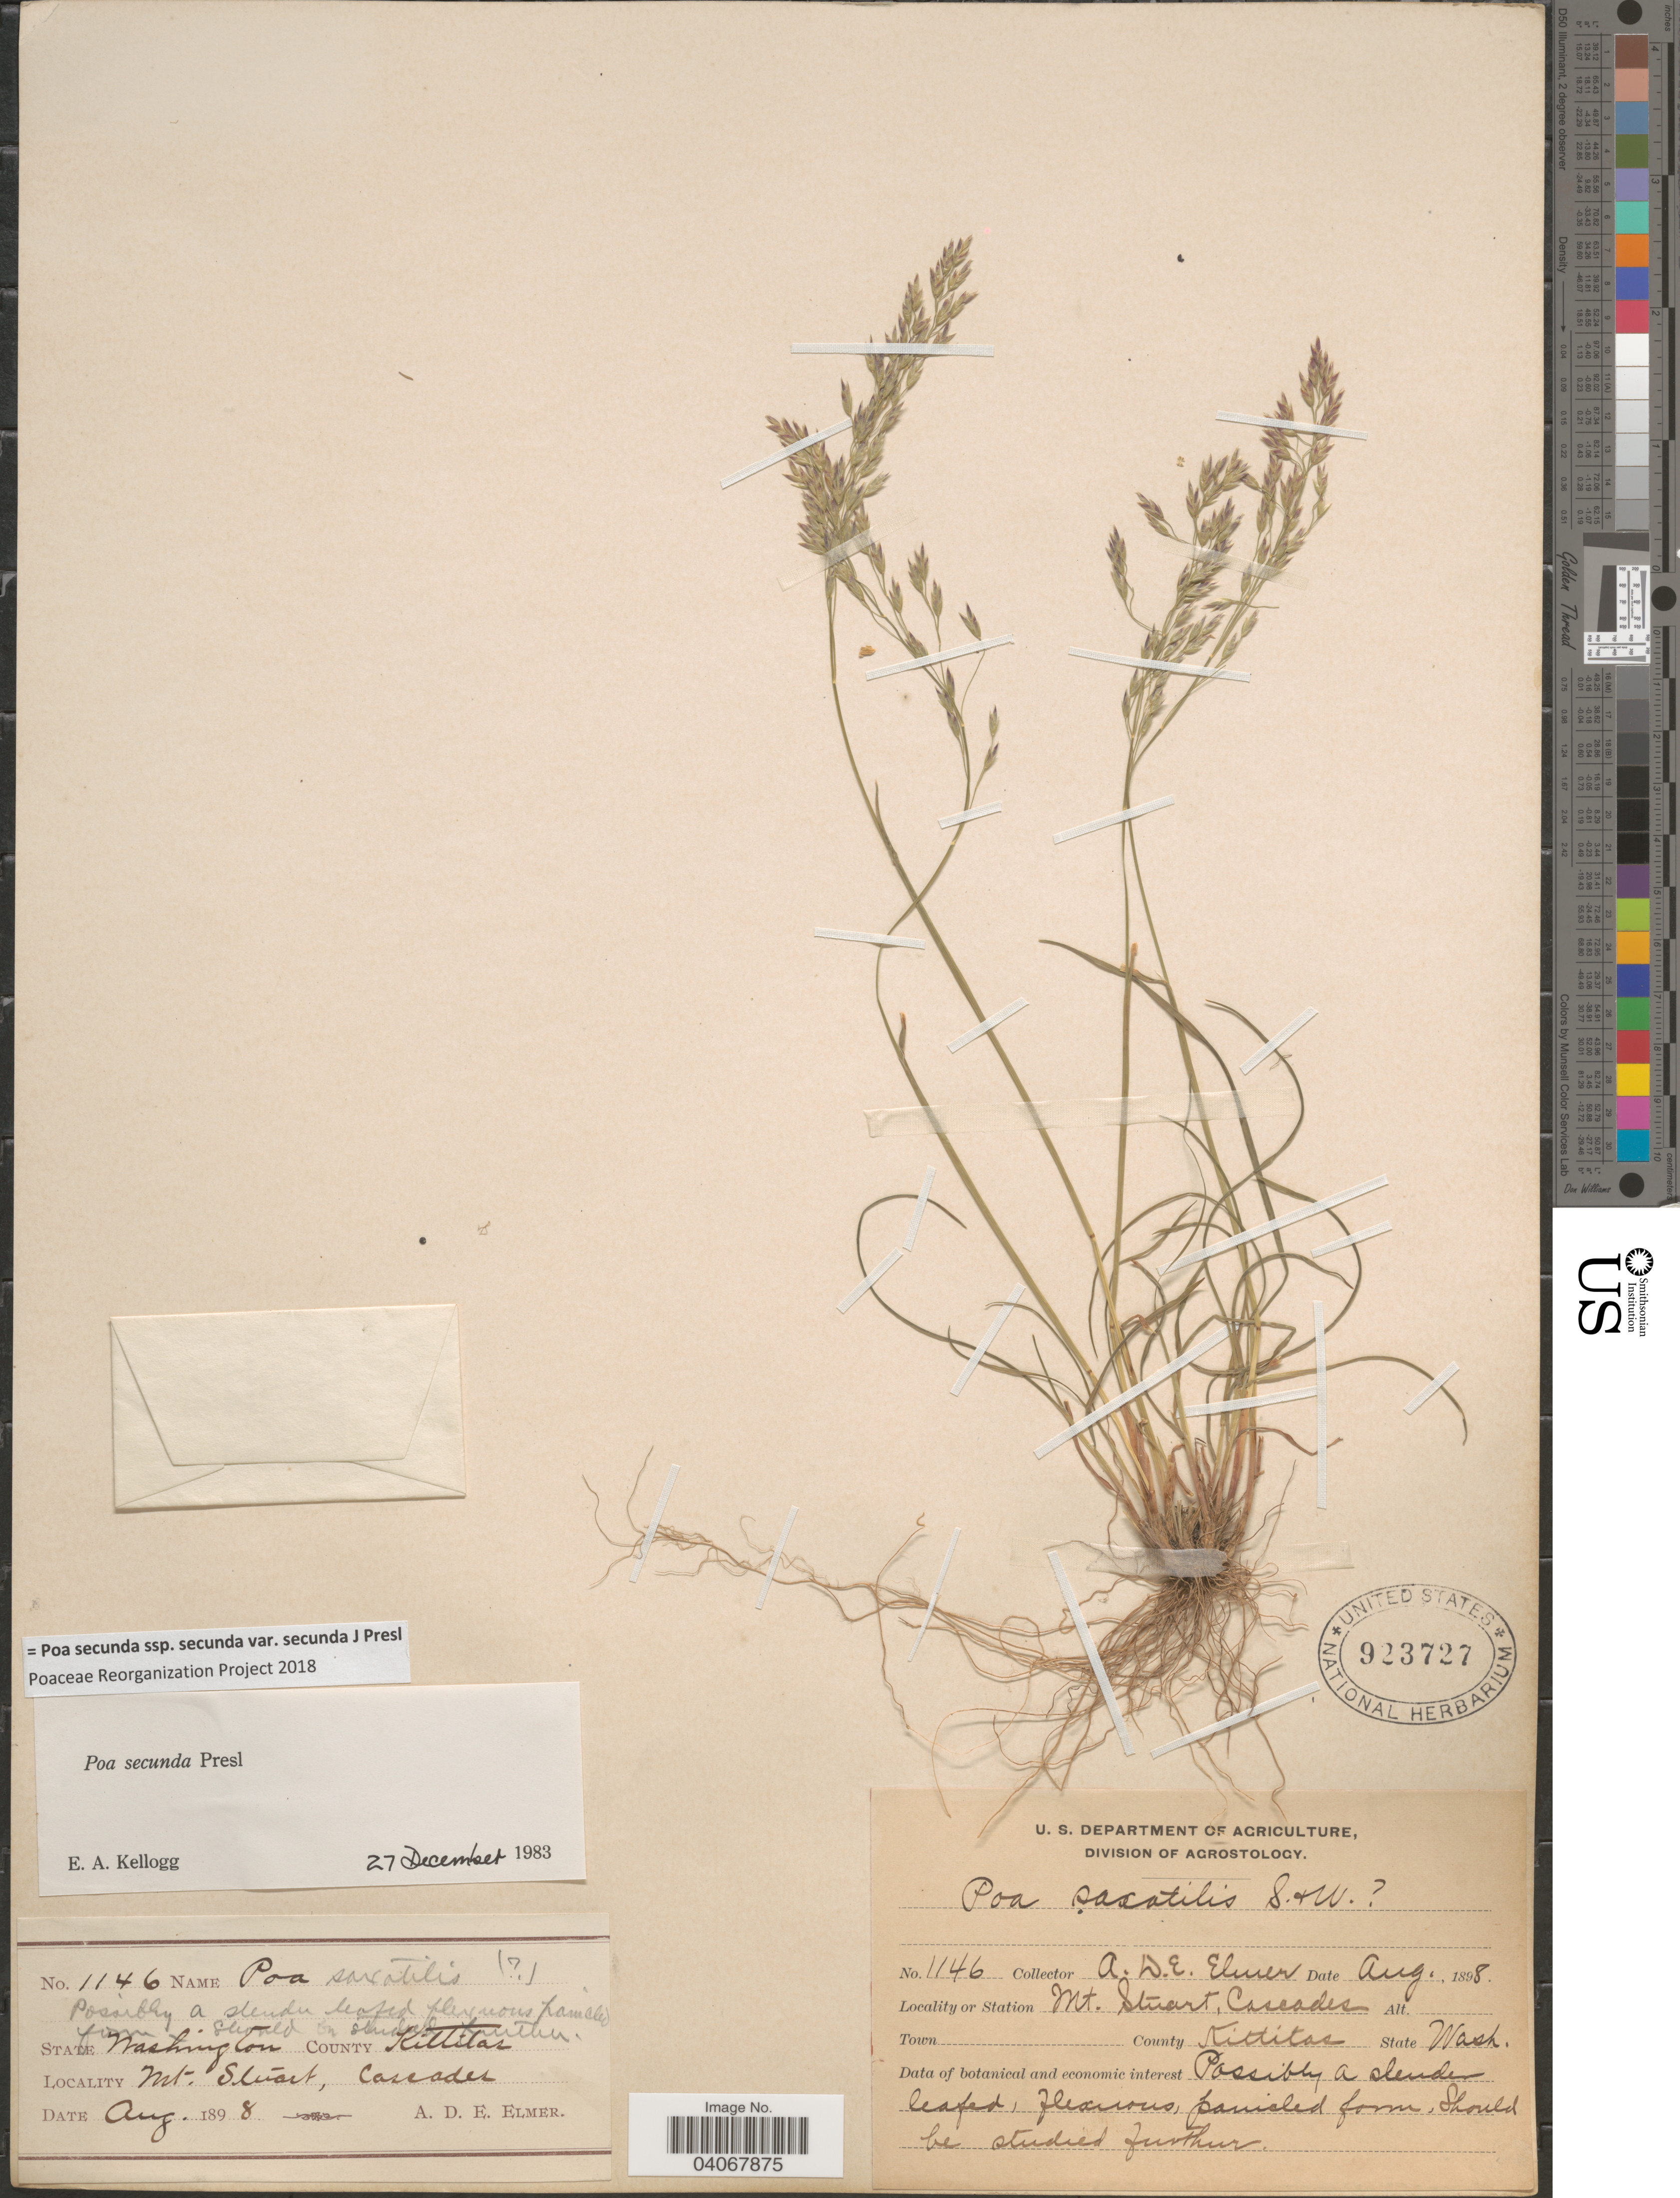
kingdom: Plantae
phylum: Tracheophyta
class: Liliopsida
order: Poales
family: Poaceae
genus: Poa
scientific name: Poa secunda subsp. secunda var. secunda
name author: J. Presl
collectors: A. D. E. Elmer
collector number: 1146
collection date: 1898-08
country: United States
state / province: Washington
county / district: Kittitas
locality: County Kittitas. Mt. Stuart, Cascades.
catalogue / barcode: US 923727